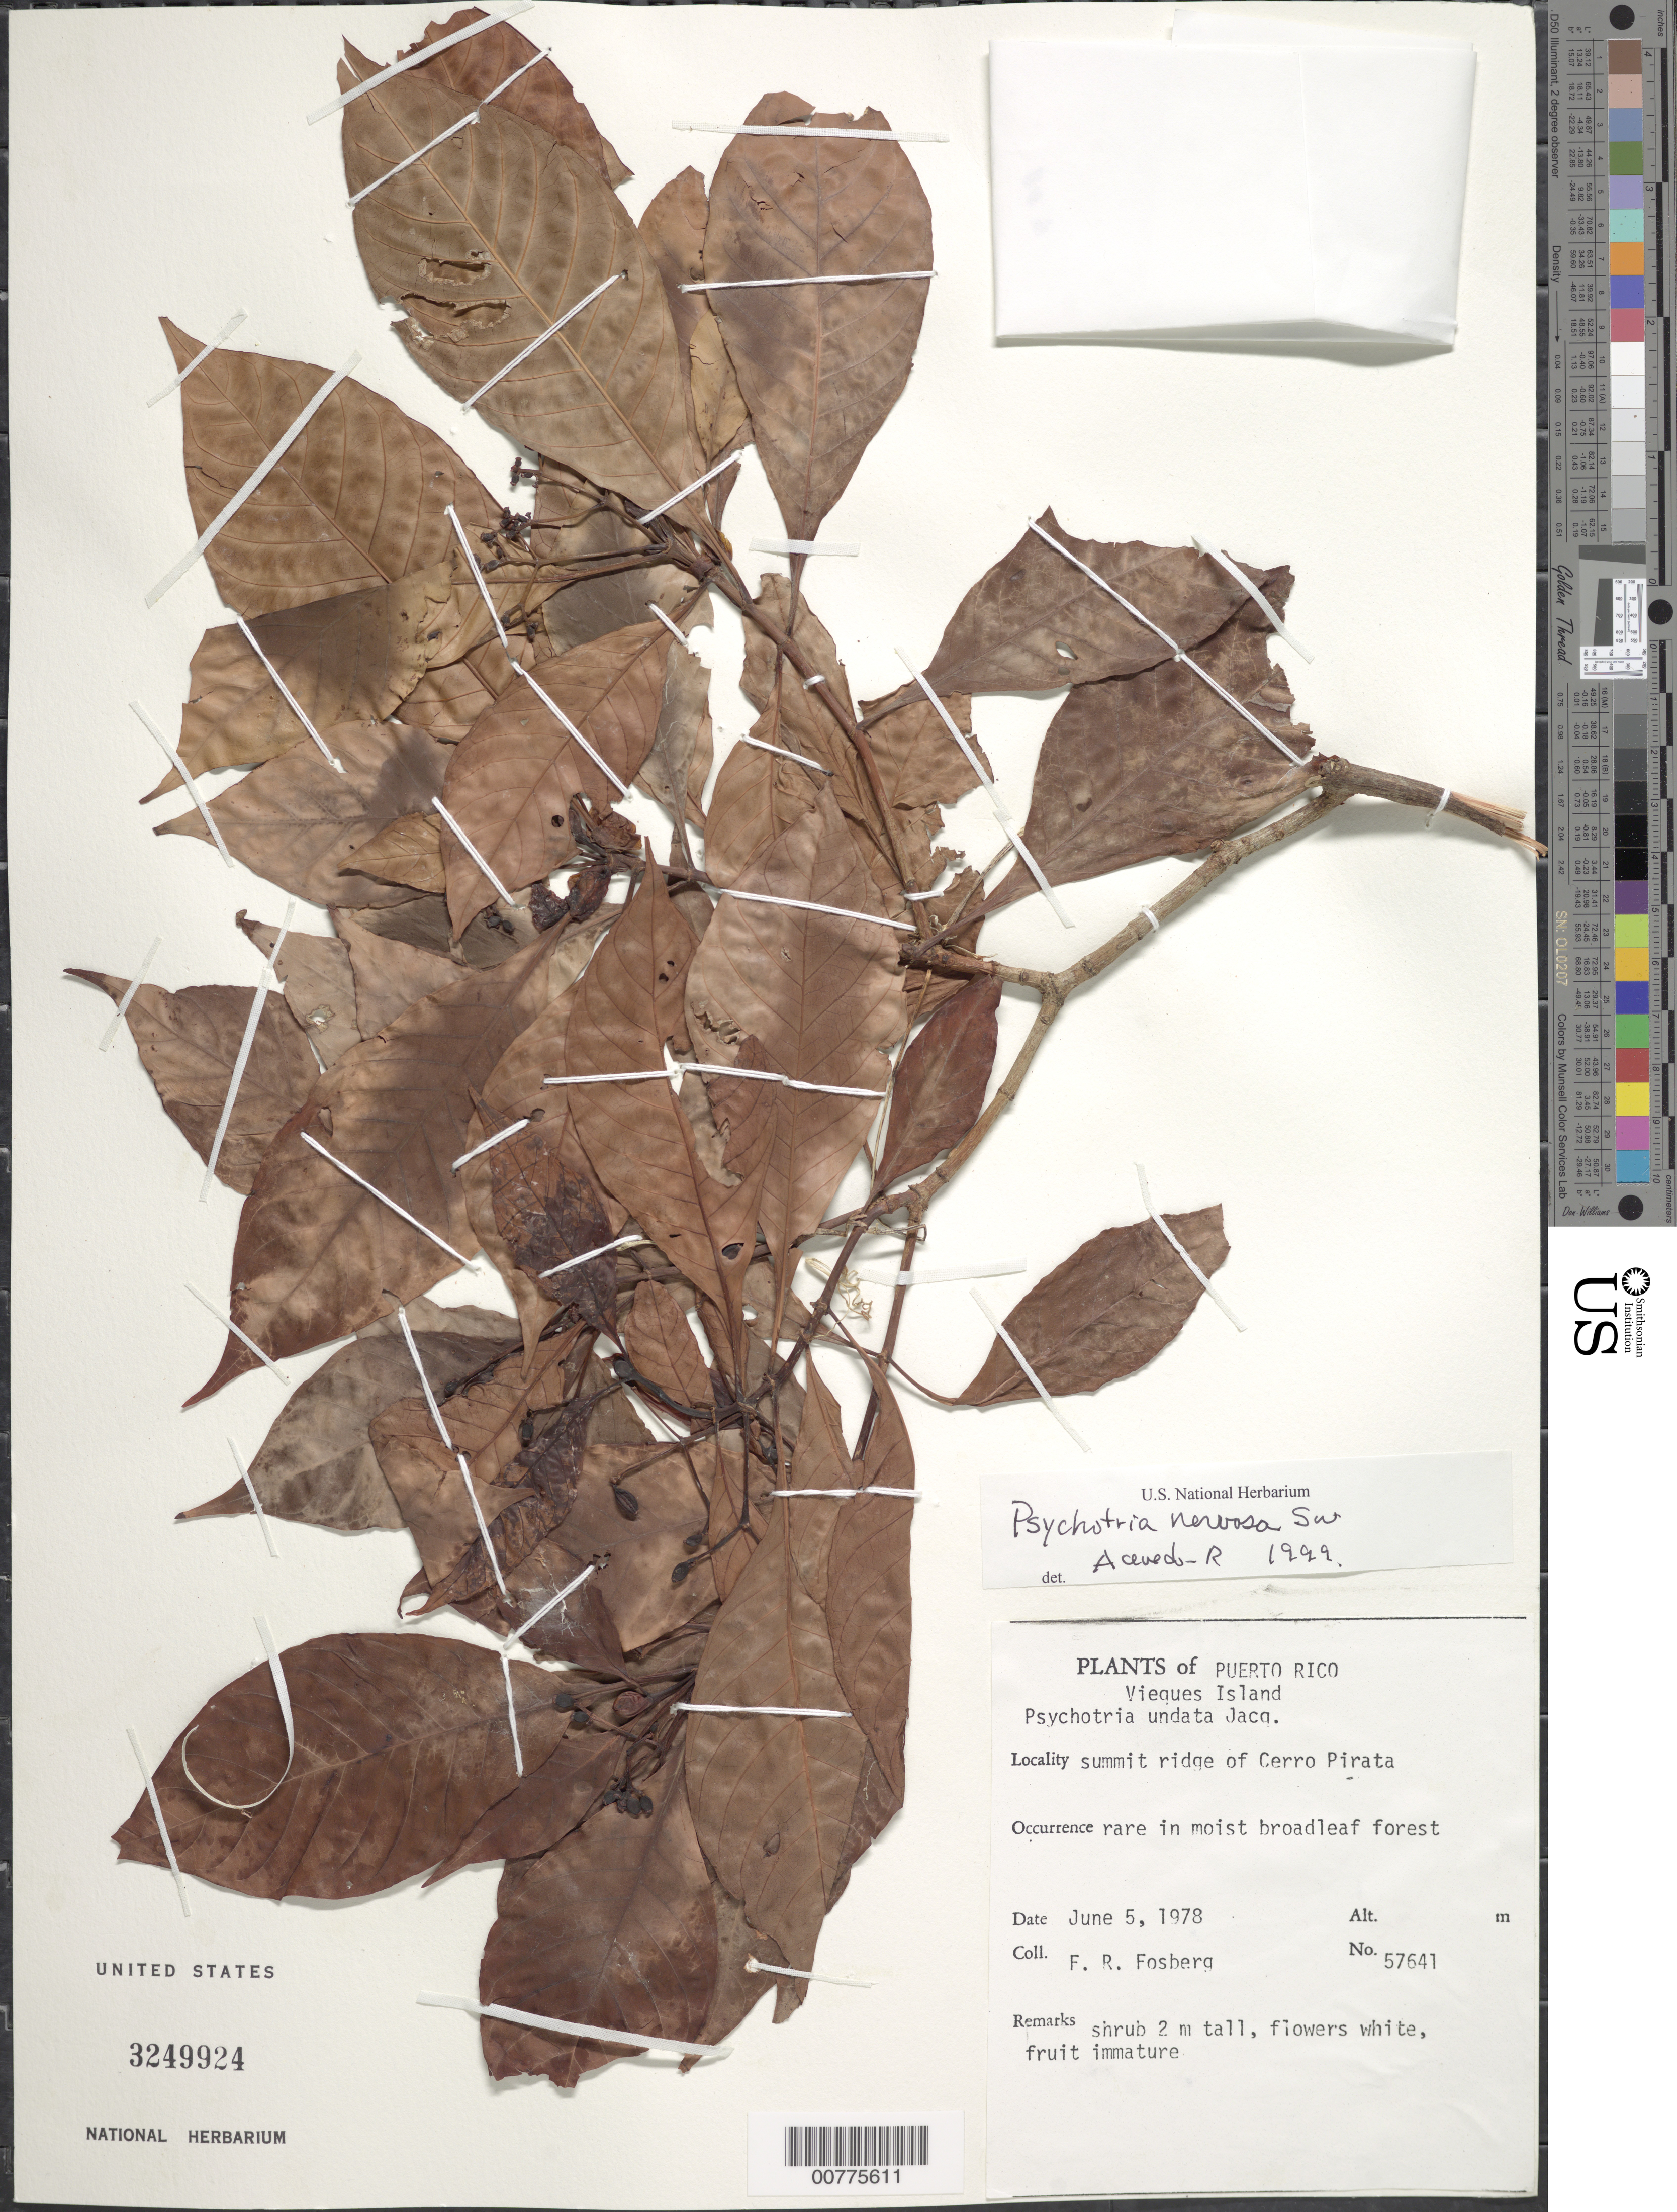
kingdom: Plantae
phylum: Tracheophyta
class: Magnoliopsida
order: Gentianales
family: Rubiaceae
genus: Psychotria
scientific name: Psychotria nervosa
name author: Sw.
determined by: Acevedo-Rodríguez, P., (BOT), Smithsonian Institution - National Museum of Natural History (UNITED STATES)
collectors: F. R. Fosberg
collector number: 57641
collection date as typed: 05 Jun 1978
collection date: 1978-06-05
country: Puerto Rico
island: Vieques I.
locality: Summit ridge of Cerro Pirata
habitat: Rare in moist broadleaf forest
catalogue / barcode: US 3249924